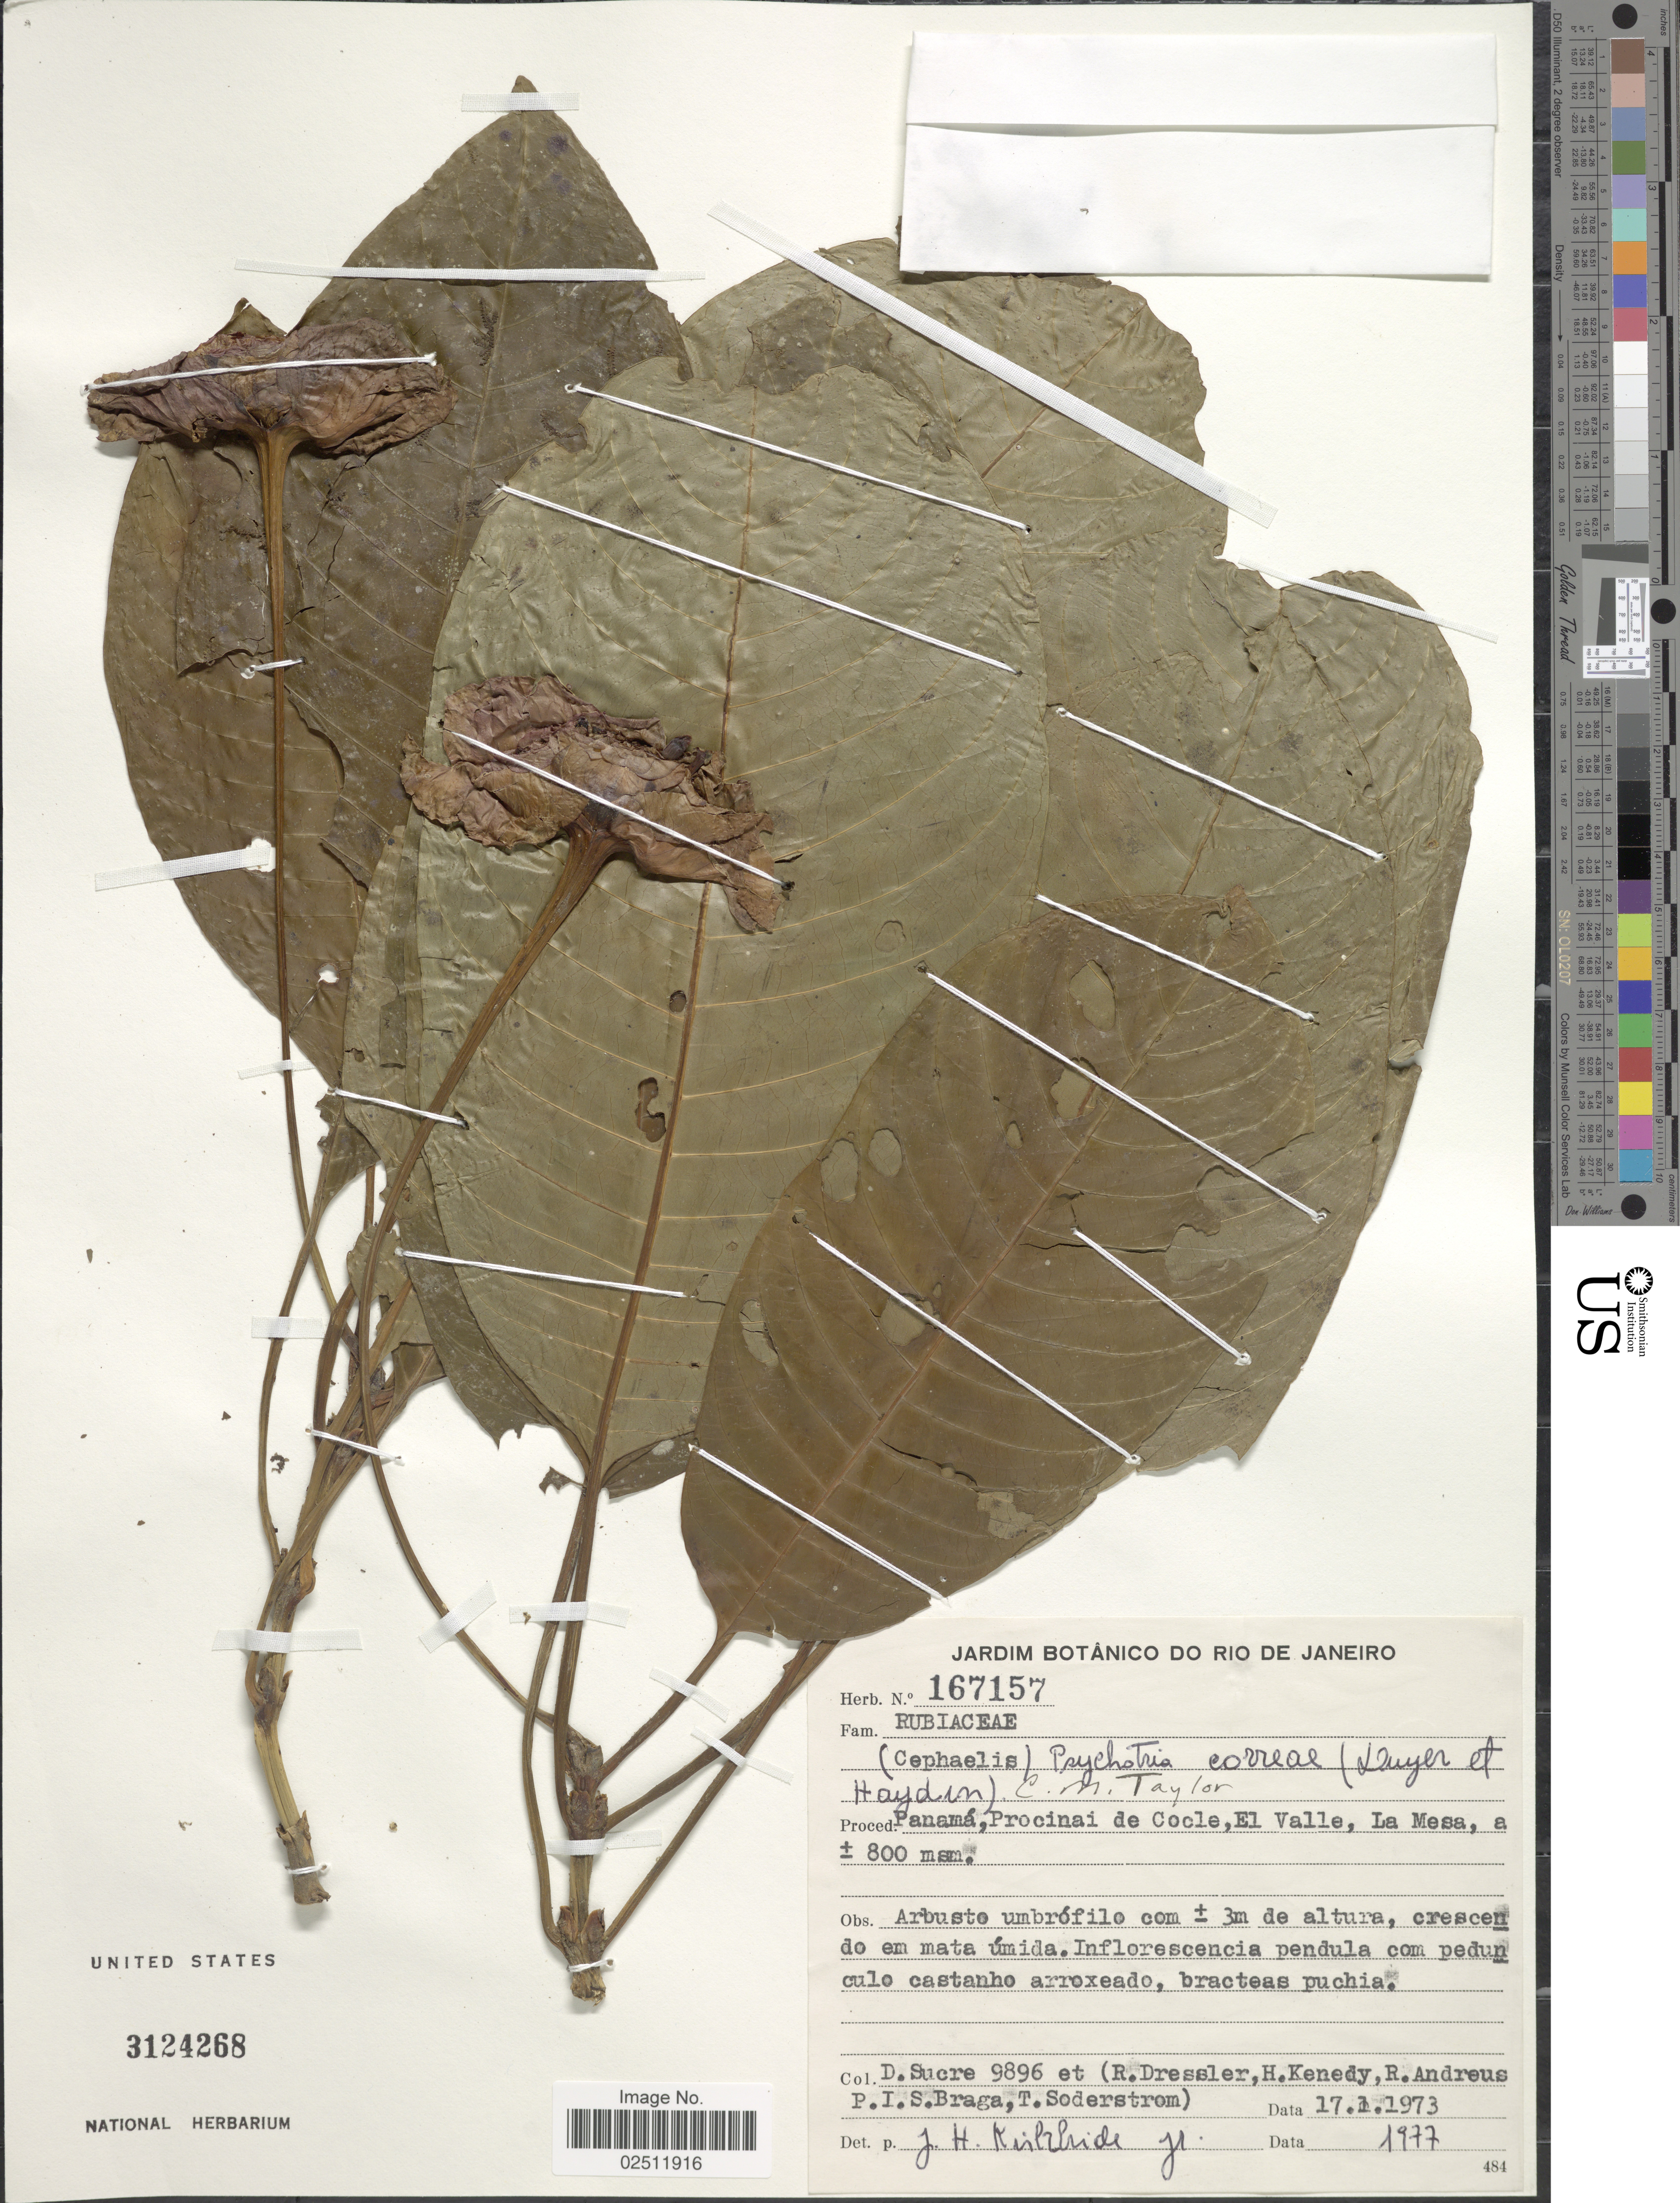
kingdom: Plantae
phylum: Tracheophyta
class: Magnoliopsida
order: Gentianales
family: Rubiaceae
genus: Psychotria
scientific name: Psychotria correae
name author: (Dwyer & M.V. Hayden) C.M. Taylor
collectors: D. Sucre, R. Dressler, H. Kenedy & R. Andreus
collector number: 9896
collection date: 1973-01-17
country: Panama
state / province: Coclé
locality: El Valle, La Mesa.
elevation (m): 800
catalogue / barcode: US 3124268